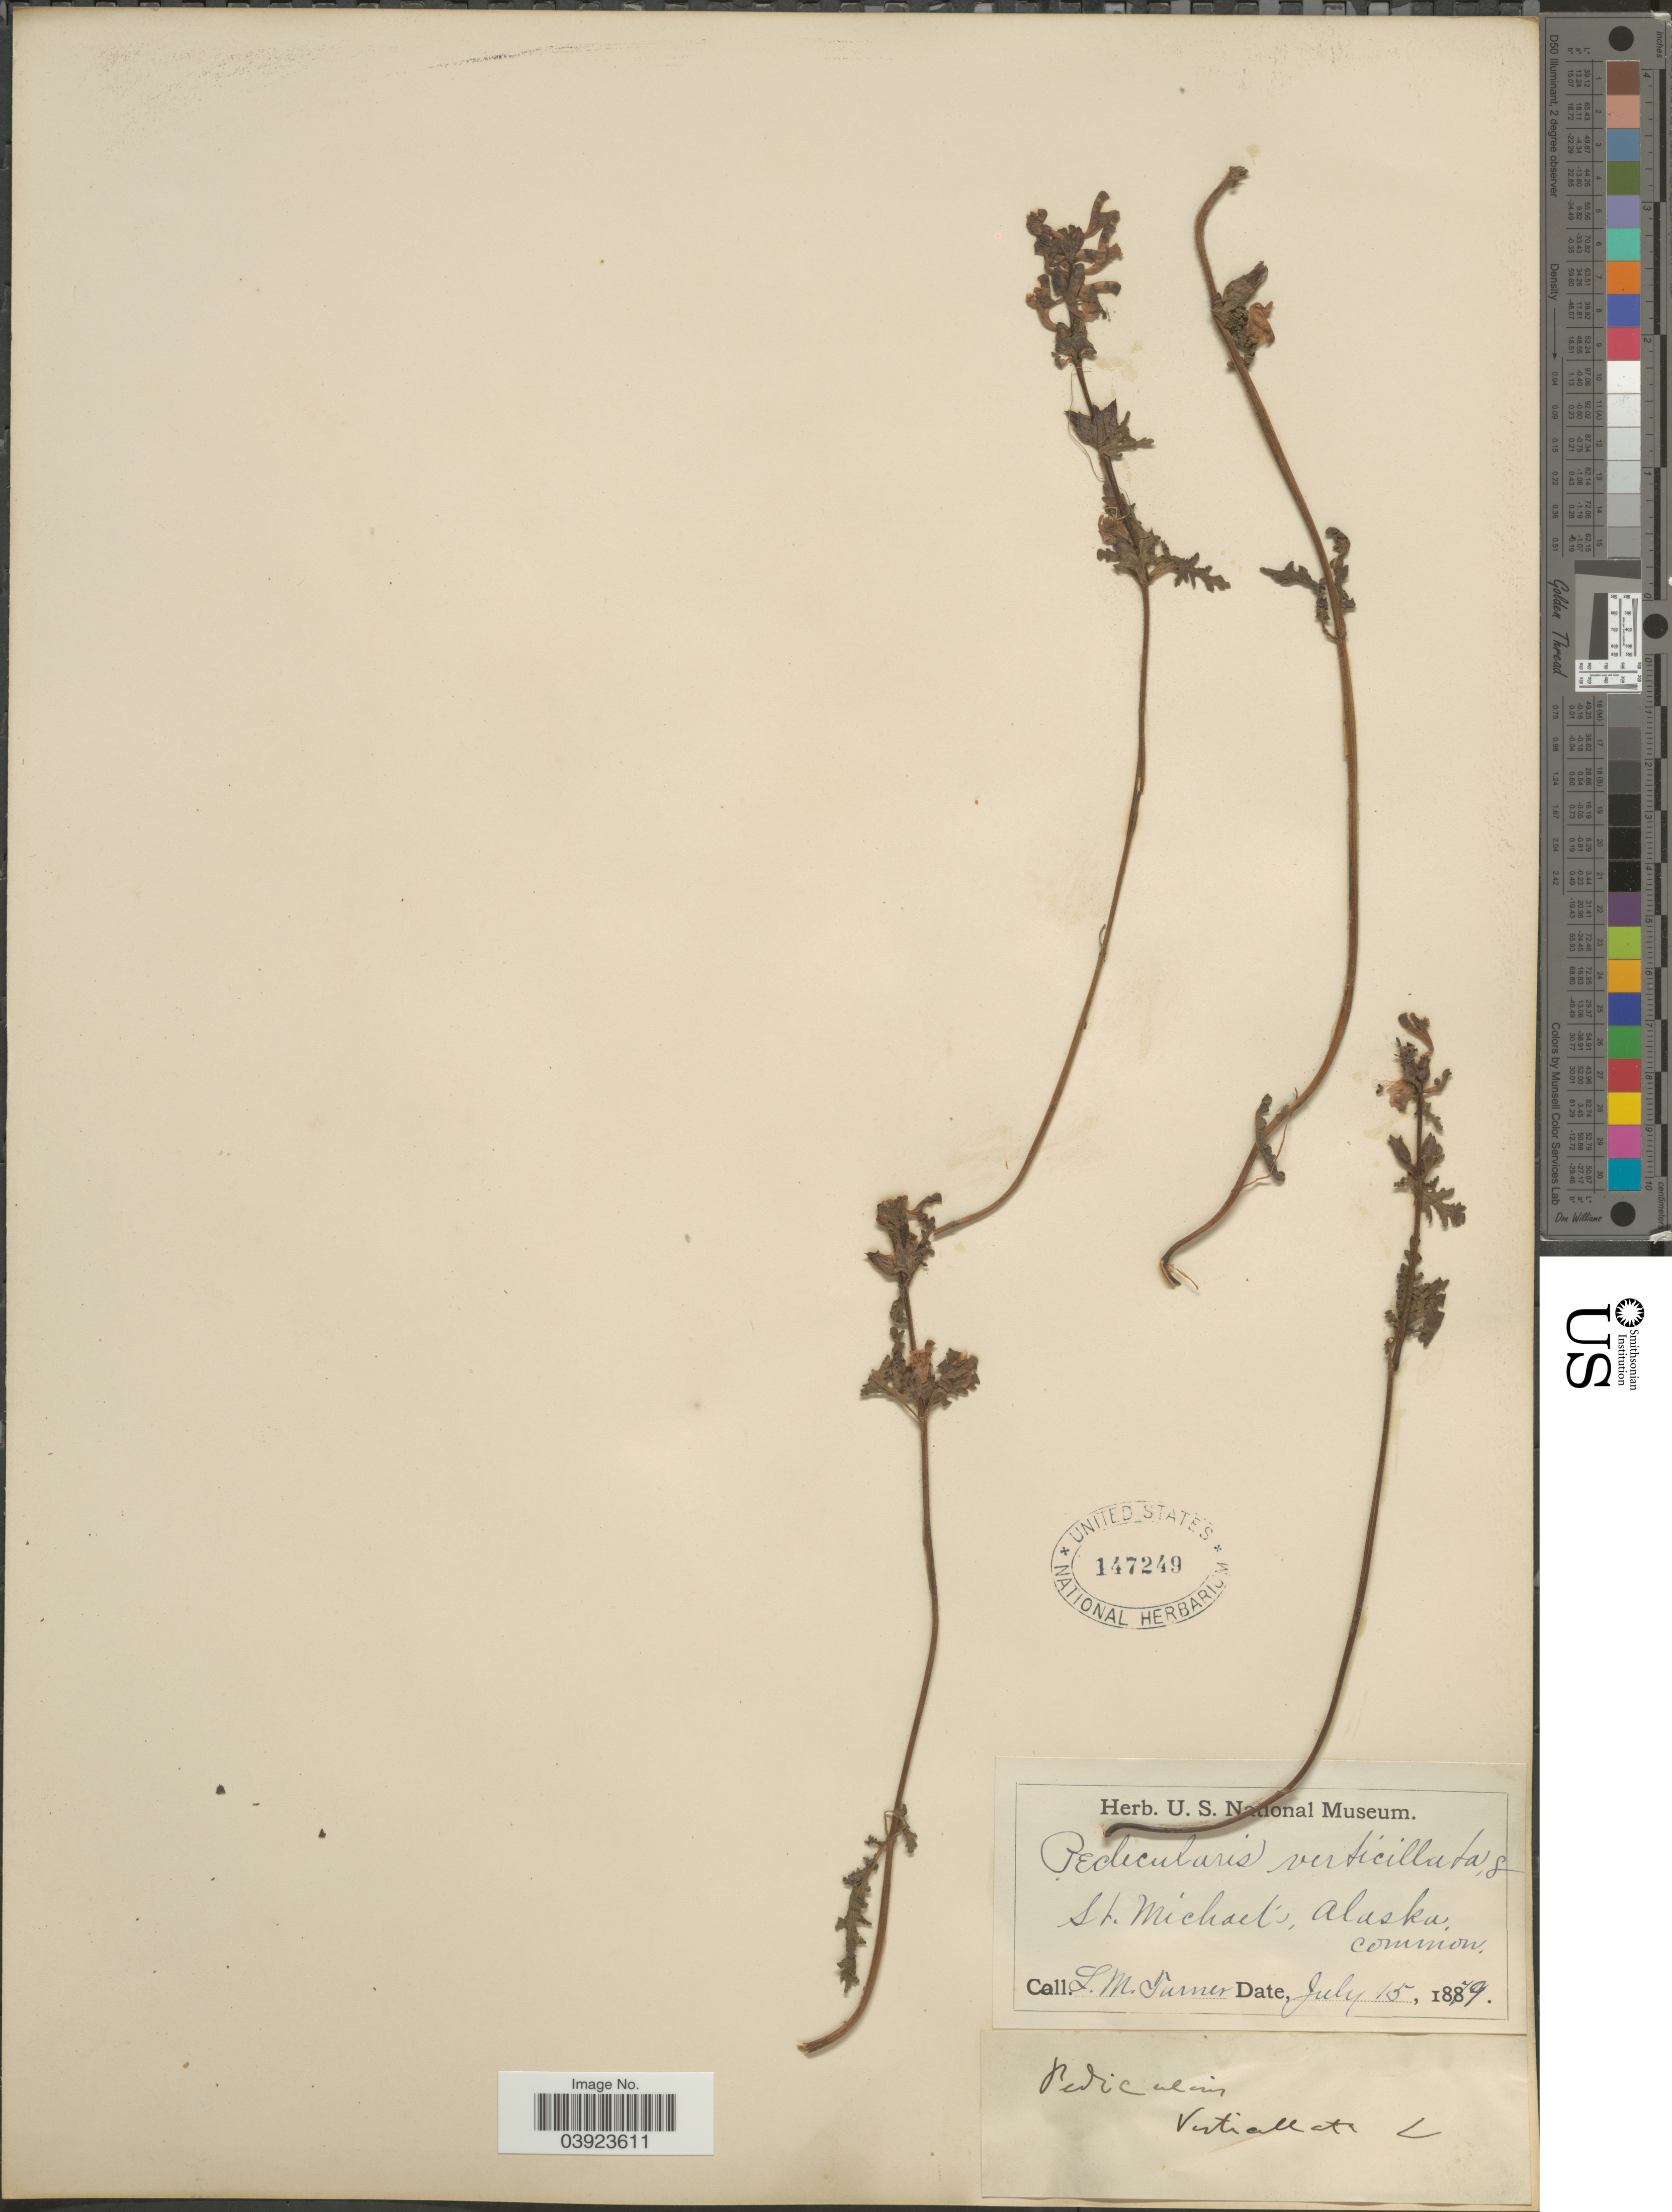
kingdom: Plantae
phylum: Tracheophyta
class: Magnoliopsida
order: Lamiales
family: Orobanchaceae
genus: Pedicularis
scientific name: Pedicularis verticillata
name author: L.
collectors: L. M. Turner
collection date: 1879-07-15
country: United States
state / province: Alaska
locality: St. Michael's.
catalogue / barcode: US 147249